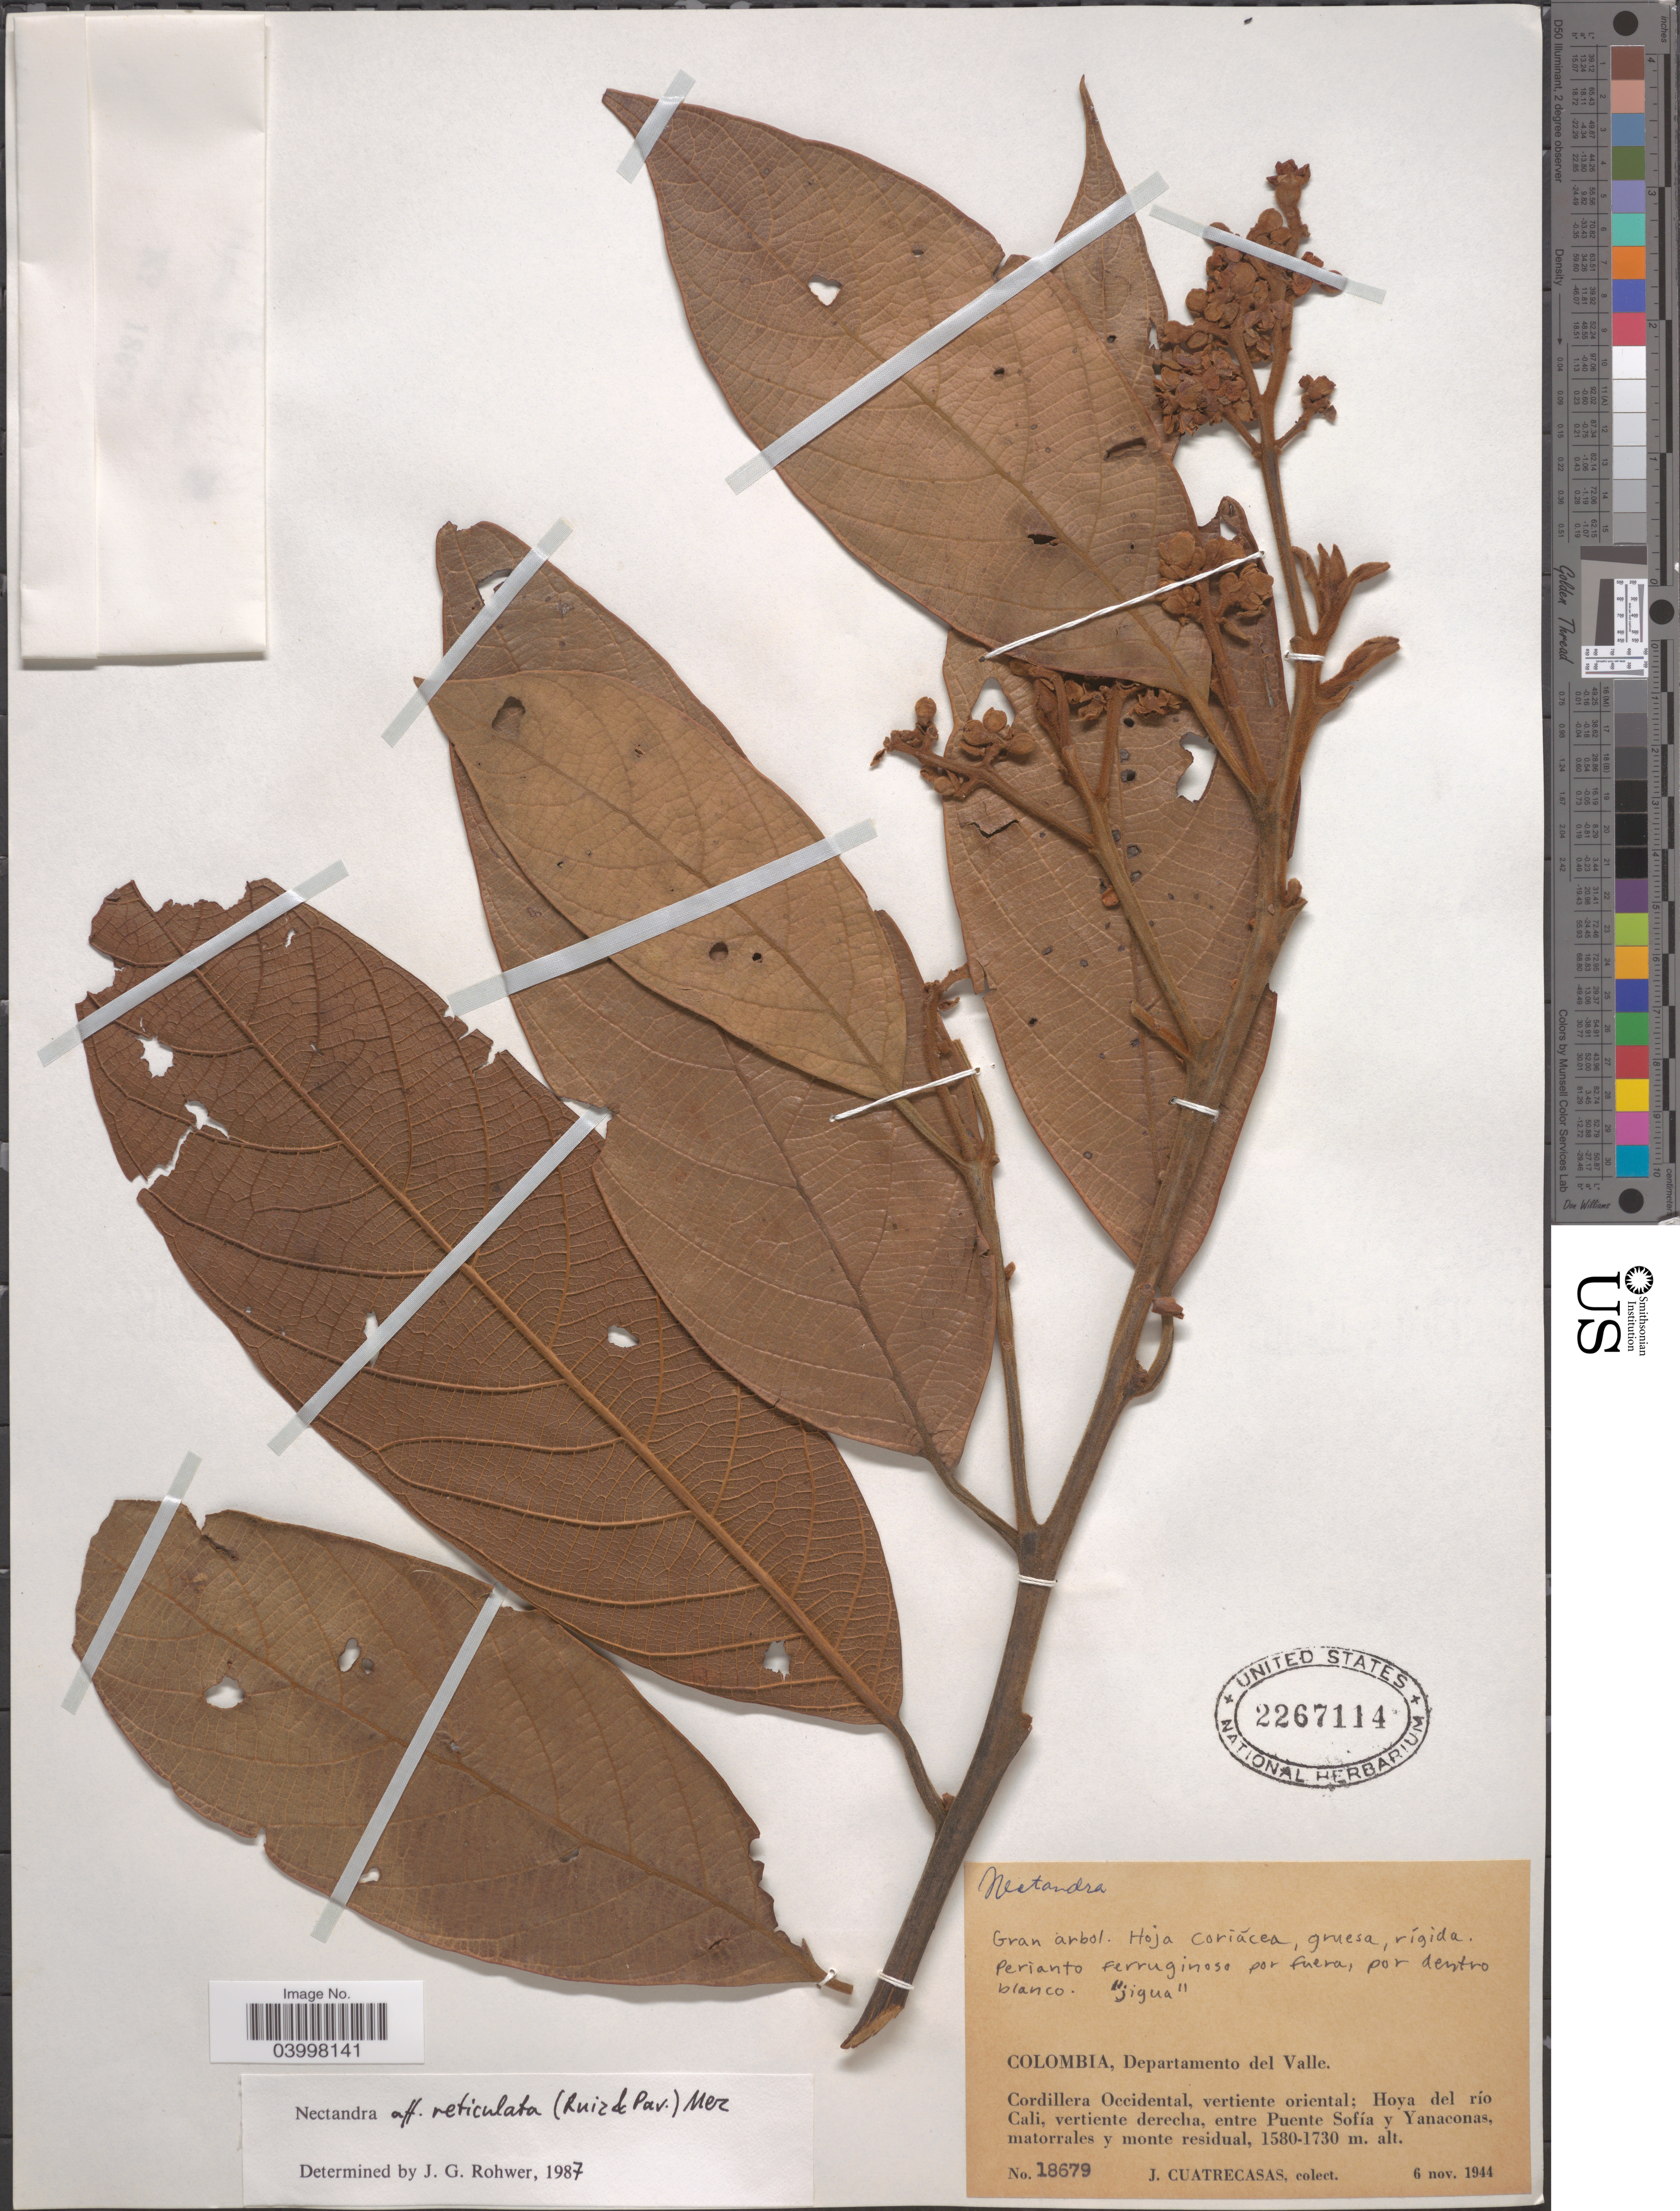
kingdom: Plantae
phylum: Tracheophyta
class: Magnoliopsida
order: Laurales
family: Lauraceae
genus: Nectandra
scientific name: Nectandra reticulata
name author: (Ruiz & Pav.) Mez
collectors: J. Cuatrecasas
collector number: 18679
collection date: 1944-11-06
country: Colombia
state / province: Valle del Cauca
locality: Departamento del Valle. Cordillera Occidental, vertiente oriental; Hoya del río Cali, vertiente derecha, entre Puente Sofía y Yanaconas.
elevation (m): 1580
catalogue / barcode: US 2267114